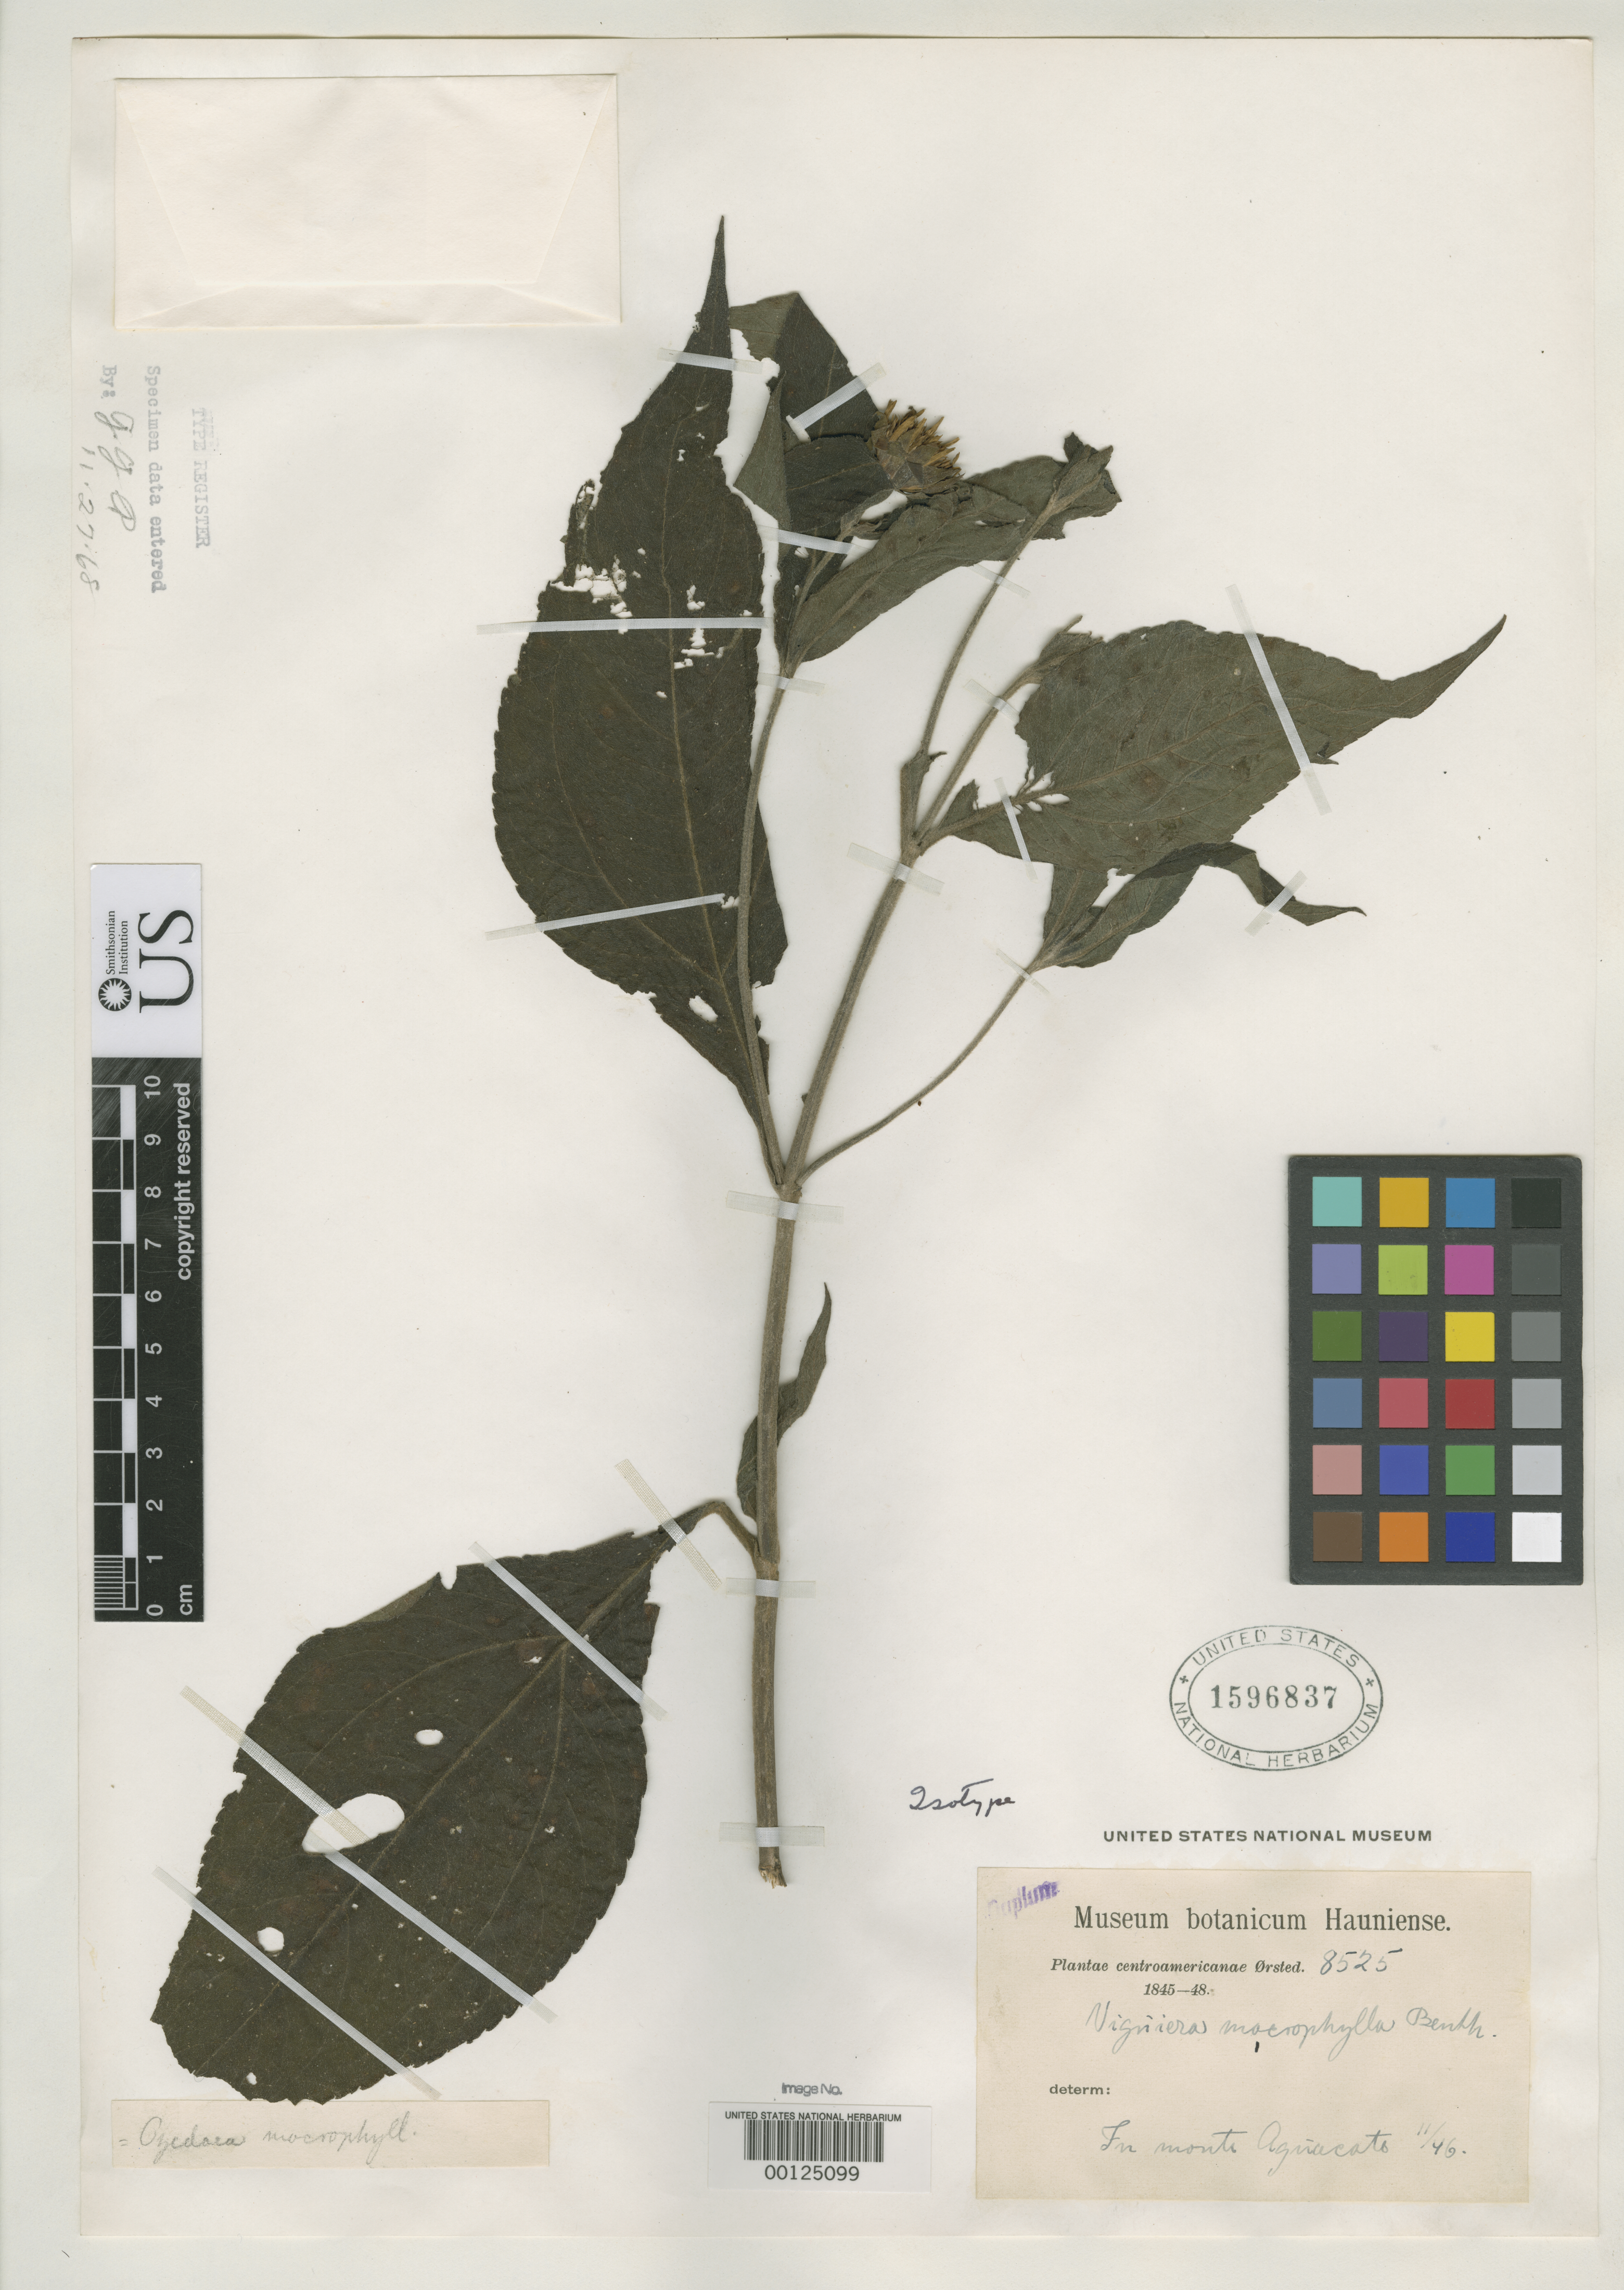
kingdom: Plantae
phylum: Tracheophyta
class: Magnoliopsida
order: Asterales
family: Asteraceae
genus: Viguiera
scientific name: Viguiera macrophylla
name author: Benth. in Oerst.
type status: Type Material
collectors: A. S. Oersted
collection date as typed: Nov 1846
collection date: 1846-11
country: Costa Rica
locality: Mt. Aguacato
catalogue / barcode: US 1596837